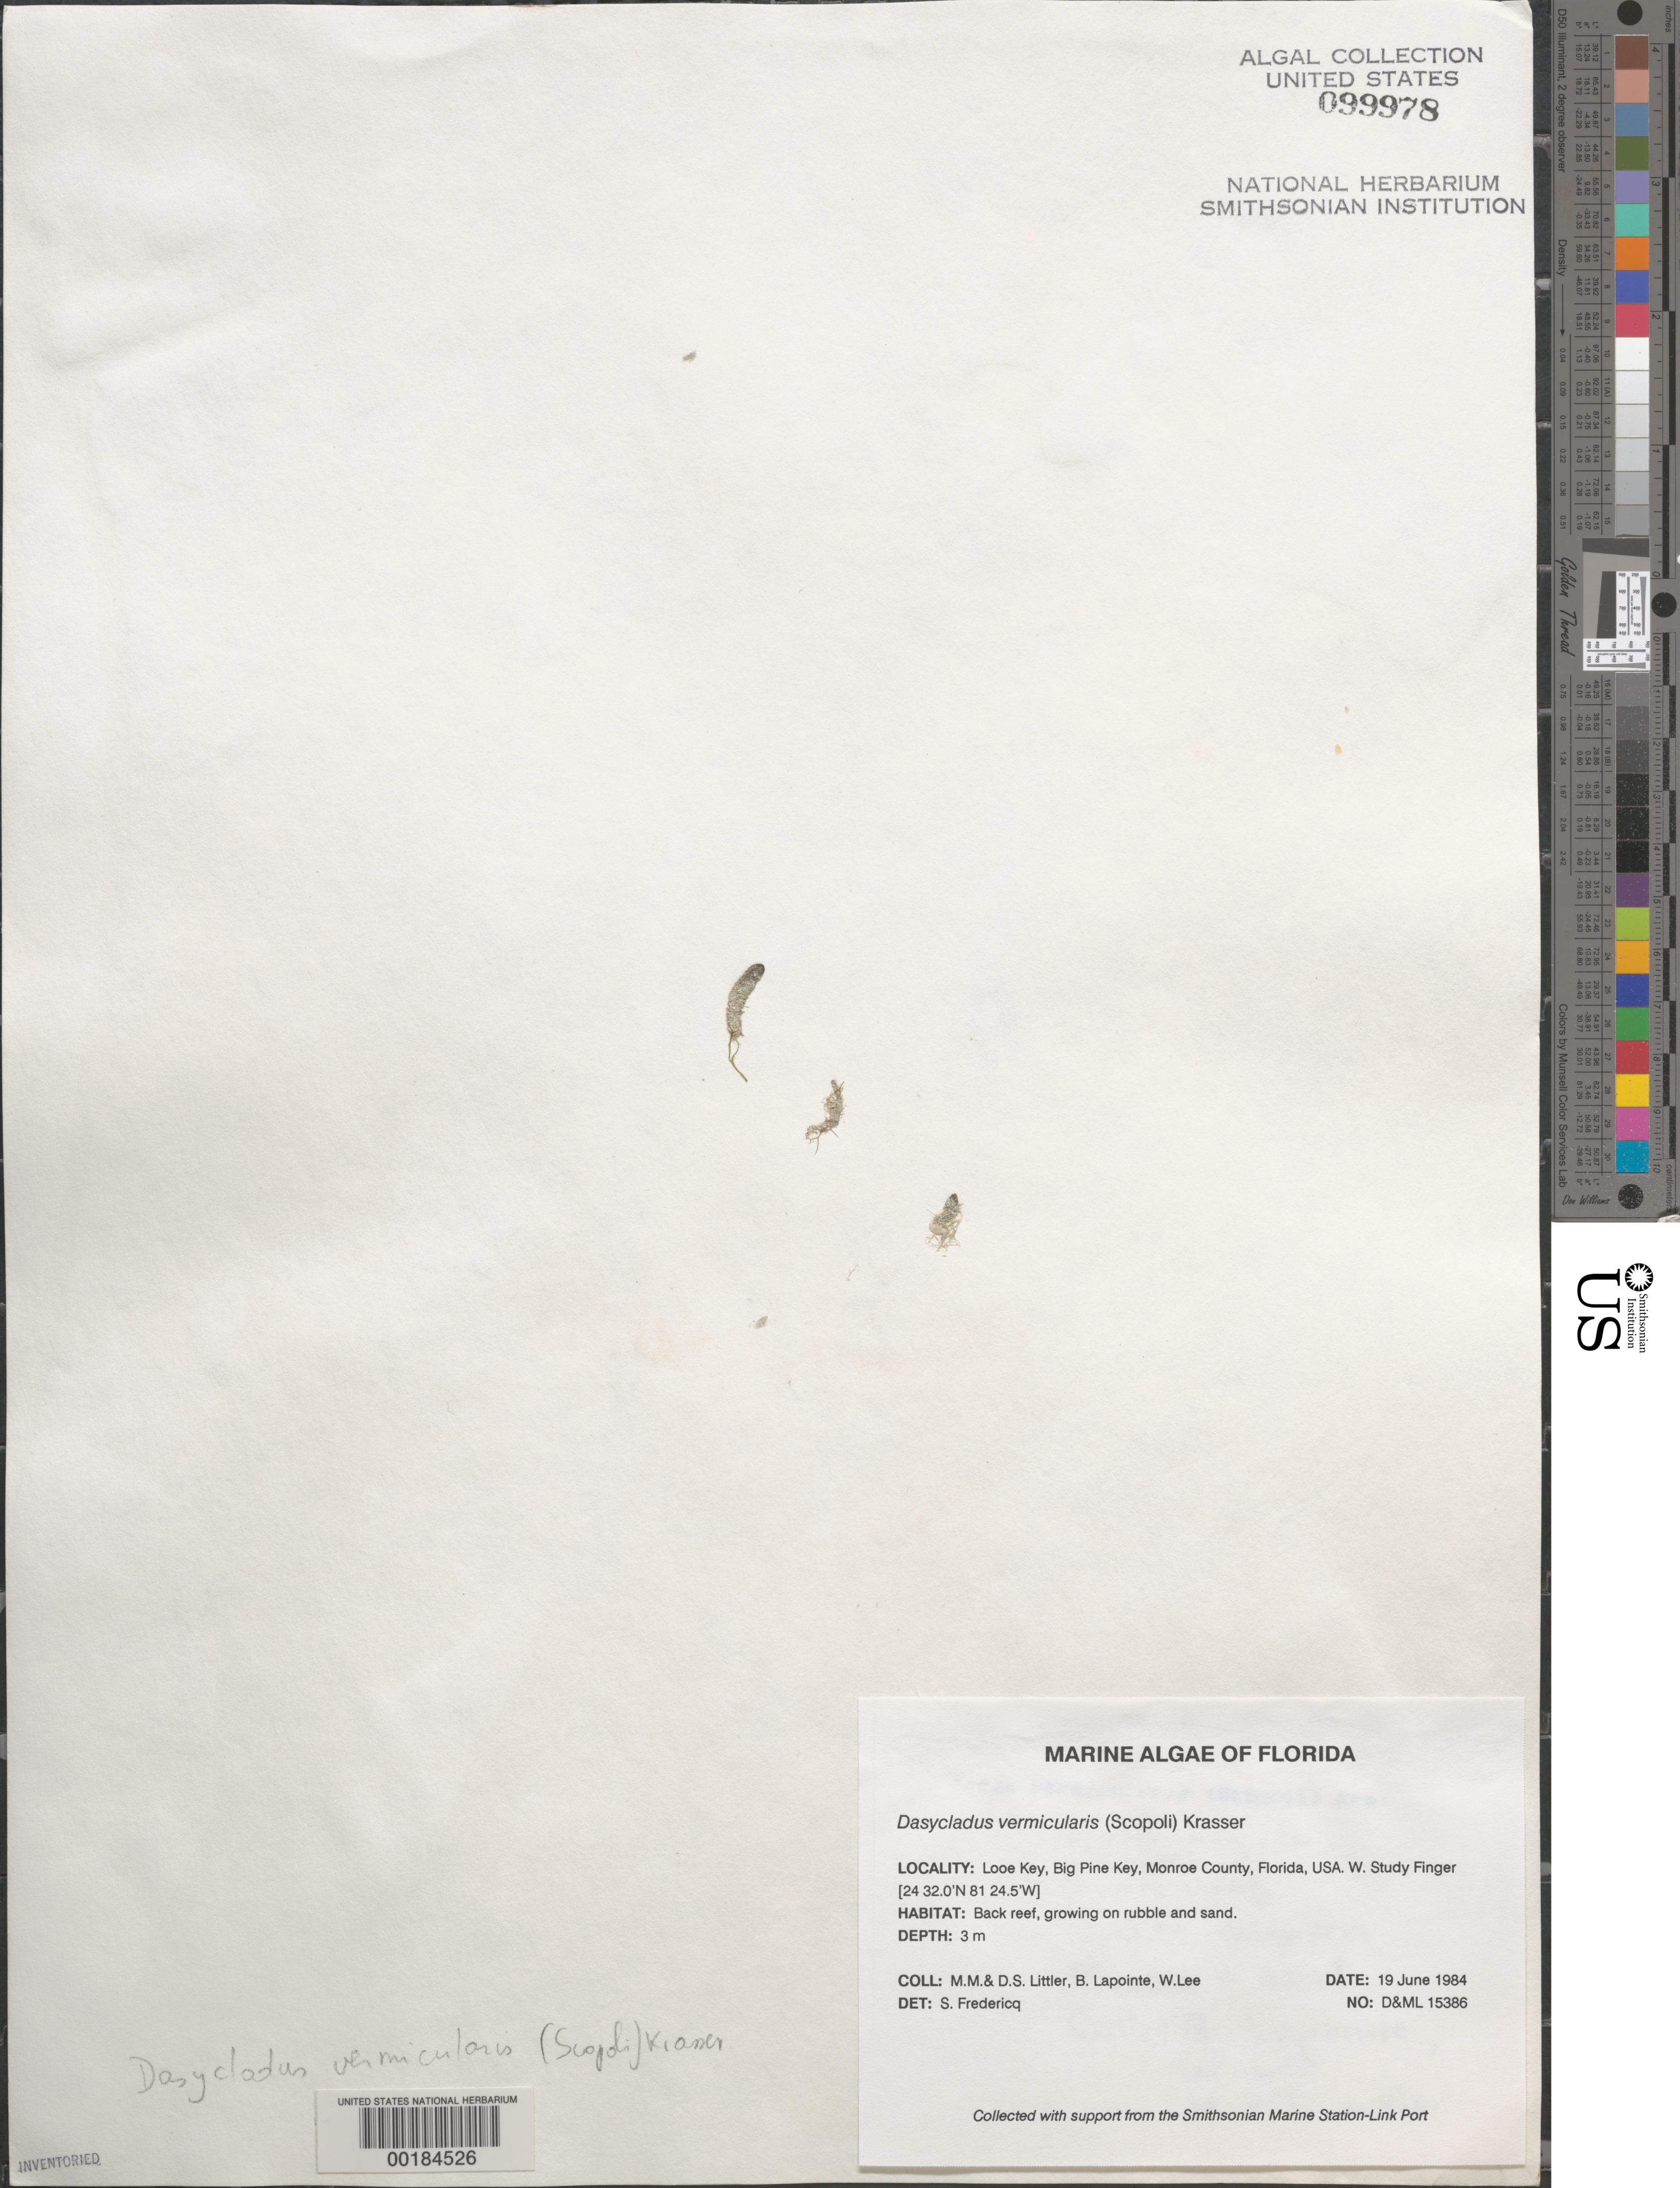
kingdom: Plantae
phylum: Chlorophyta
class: Ulvophyceae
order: Dasycladales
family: Dasycladaceae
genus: Dasycladus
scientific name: Dasycladus vermicularis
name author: (Scop.) Krasser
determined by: Fredericq, S.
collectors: M. M. Littler, D. S. Littler, B. Lapointe & W. Lee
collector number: D&ML 15386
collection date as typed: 19 Jun 1984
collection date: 1984-06-19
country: United States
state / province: Florida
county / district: Monroe County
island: Looe Key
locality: Looe Key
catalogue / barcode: US 99978